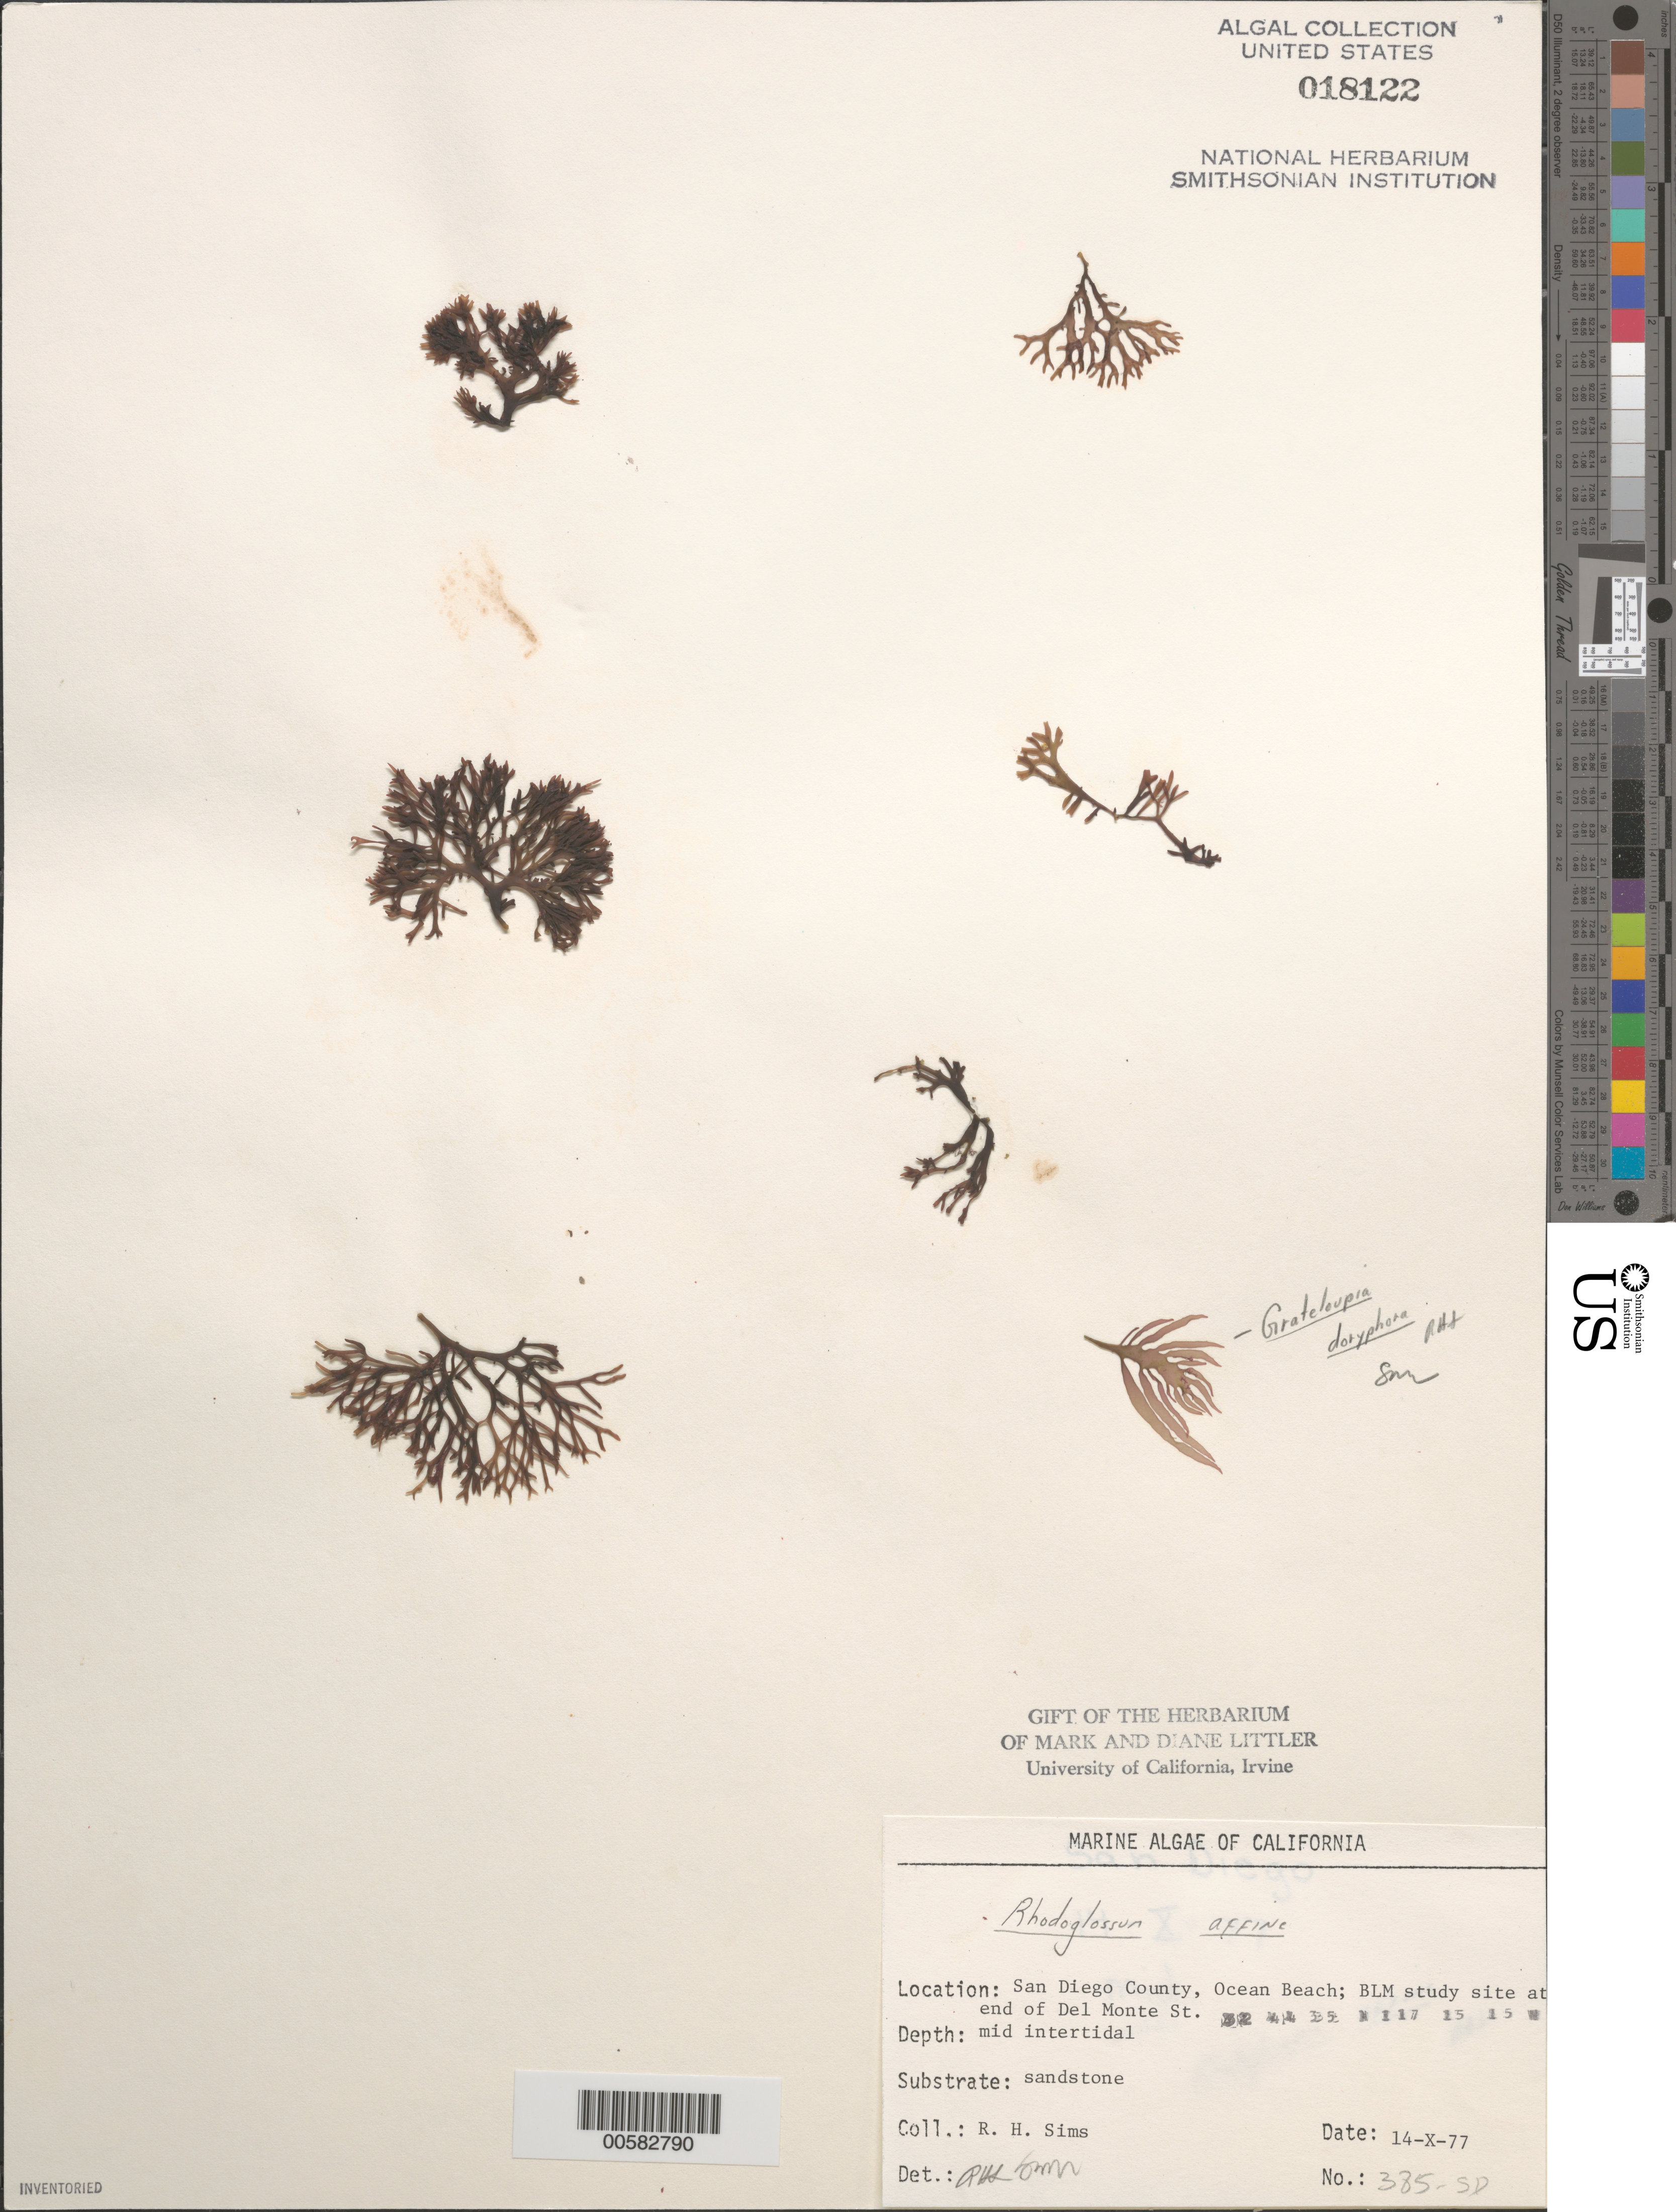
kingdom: Plantae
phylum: Rhodophyta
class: Florideophyceae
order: Gigartinales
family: Gigartinaceae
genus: Mazzaella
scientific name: Mazzaella affinis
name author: (Harvey) Fredericq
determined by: Algae name updating Project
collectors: R. H. Sims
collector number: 385-sd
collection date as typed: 14 Oct 1977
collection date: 1977-10-14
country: United States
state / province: California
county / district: San Diego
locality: Ocean Beach, end of Del Monte Street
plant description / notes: BLM-SOCALBIGHT Rocky Intertidal Survey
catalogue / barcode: US 18122